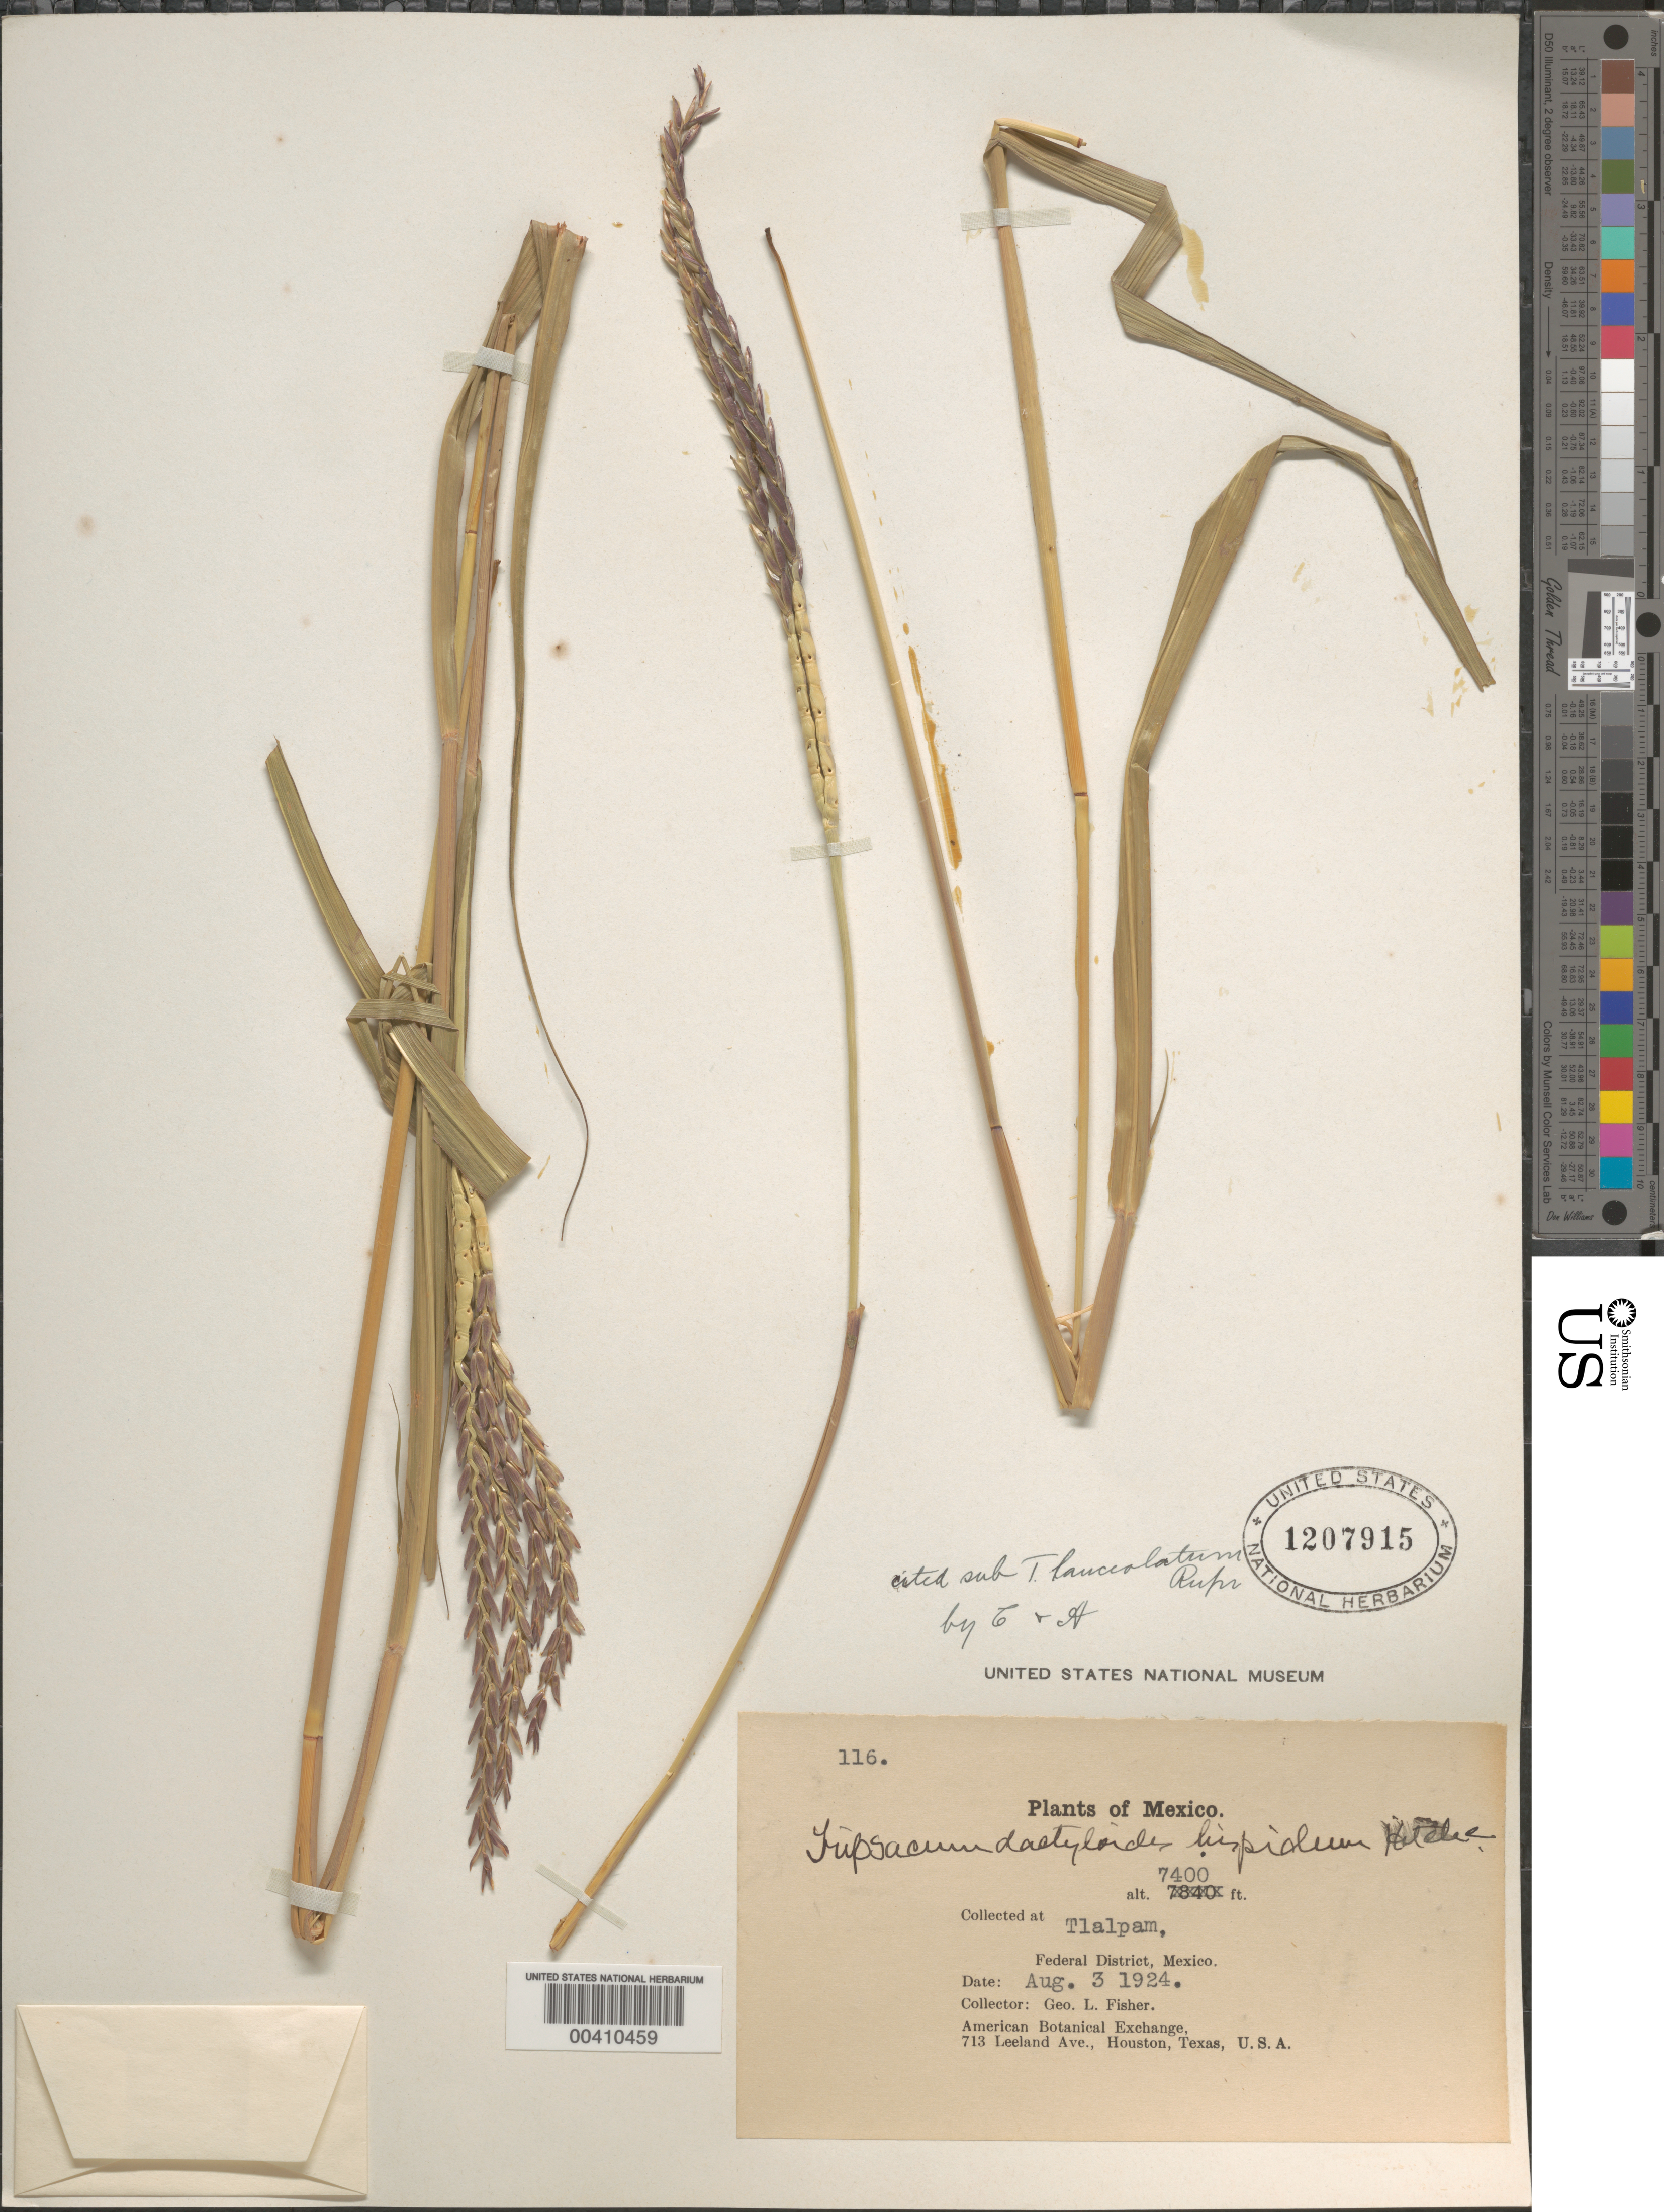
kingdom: Plantae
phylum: Tracheophyta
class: Liliopsida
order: Poales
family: Poaceae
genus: Tripsacum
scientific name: Tripsacum lanceolatum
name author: Rupr. ex E. Fourn.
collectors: G. L. Fisher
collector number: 116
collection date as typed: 3 Aug 1924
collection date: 1924-08-03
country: Mexico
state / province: Distrito Federal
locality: Tlalpam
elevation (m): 2256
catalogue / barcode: US 1207915